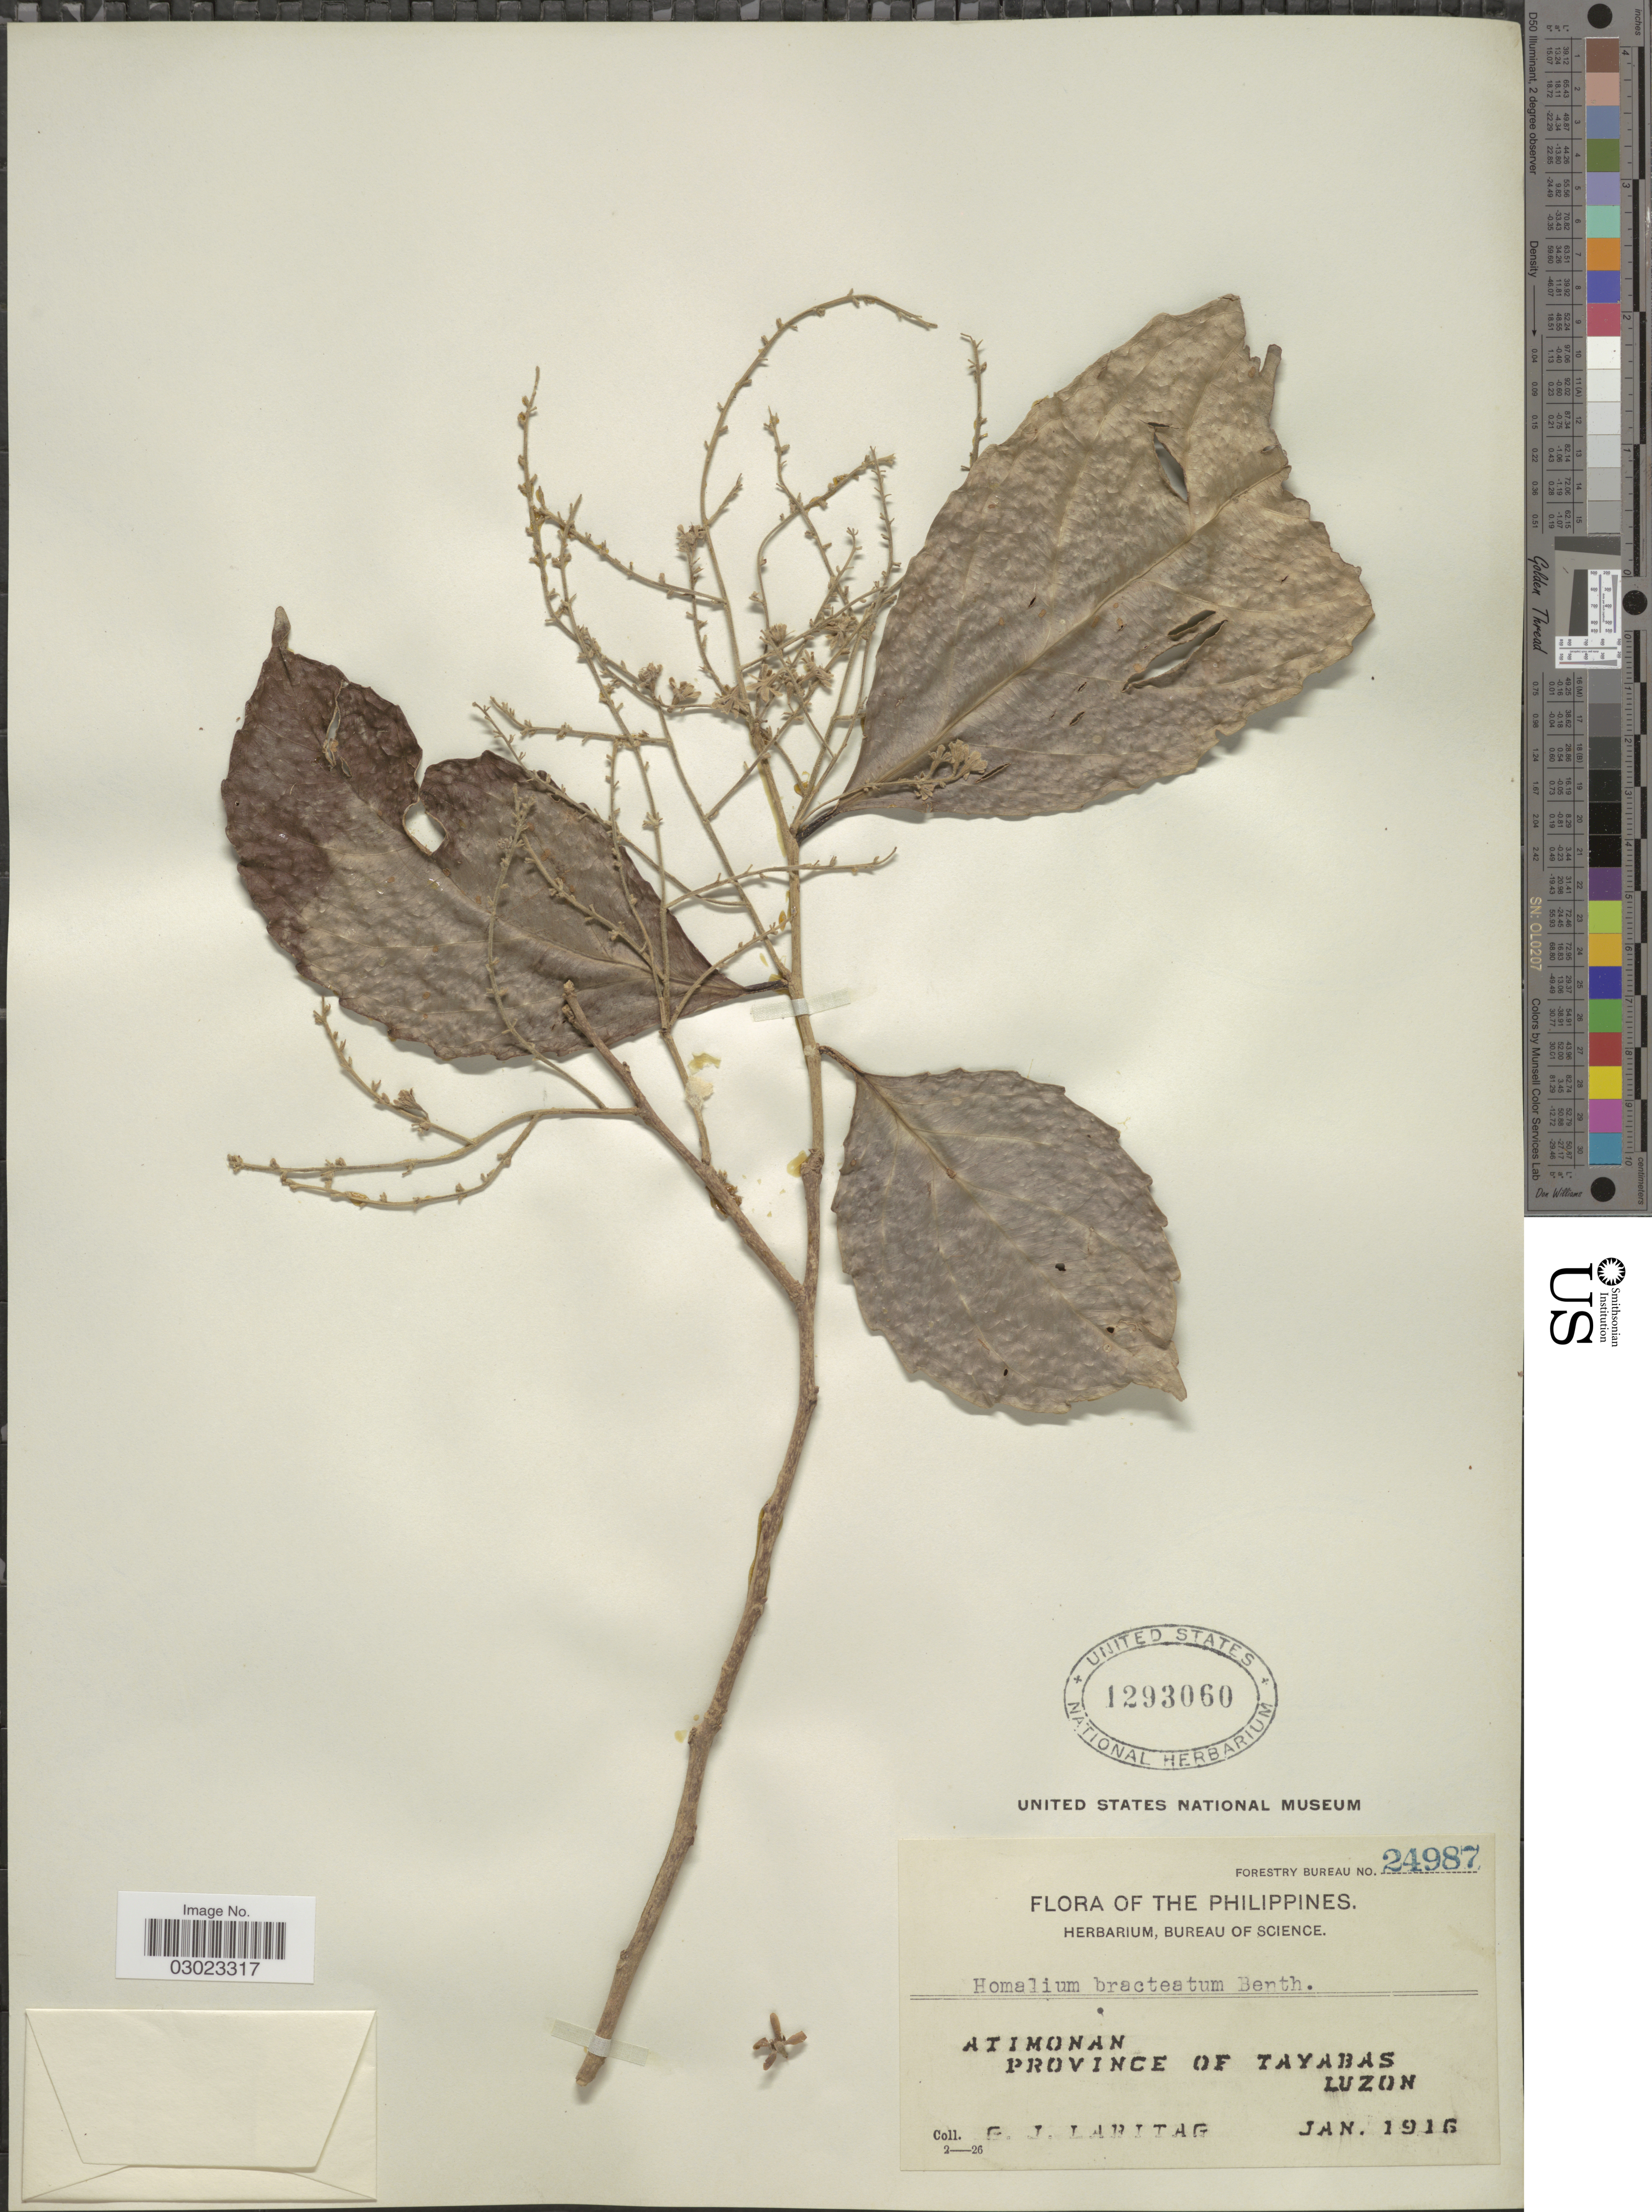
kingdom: Plantae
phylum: Tracheophyta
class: Magnoliopsida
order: Malpighiales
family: Salicaceae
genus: Homalium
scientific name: Homalium bracteatum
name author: Benth.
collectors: G. Labitag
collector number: Forestry Bureau 24987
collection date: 1916-01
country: Philippines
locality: Atimonan, Province of Tayabas, Luzon.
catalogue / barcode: US 1293060